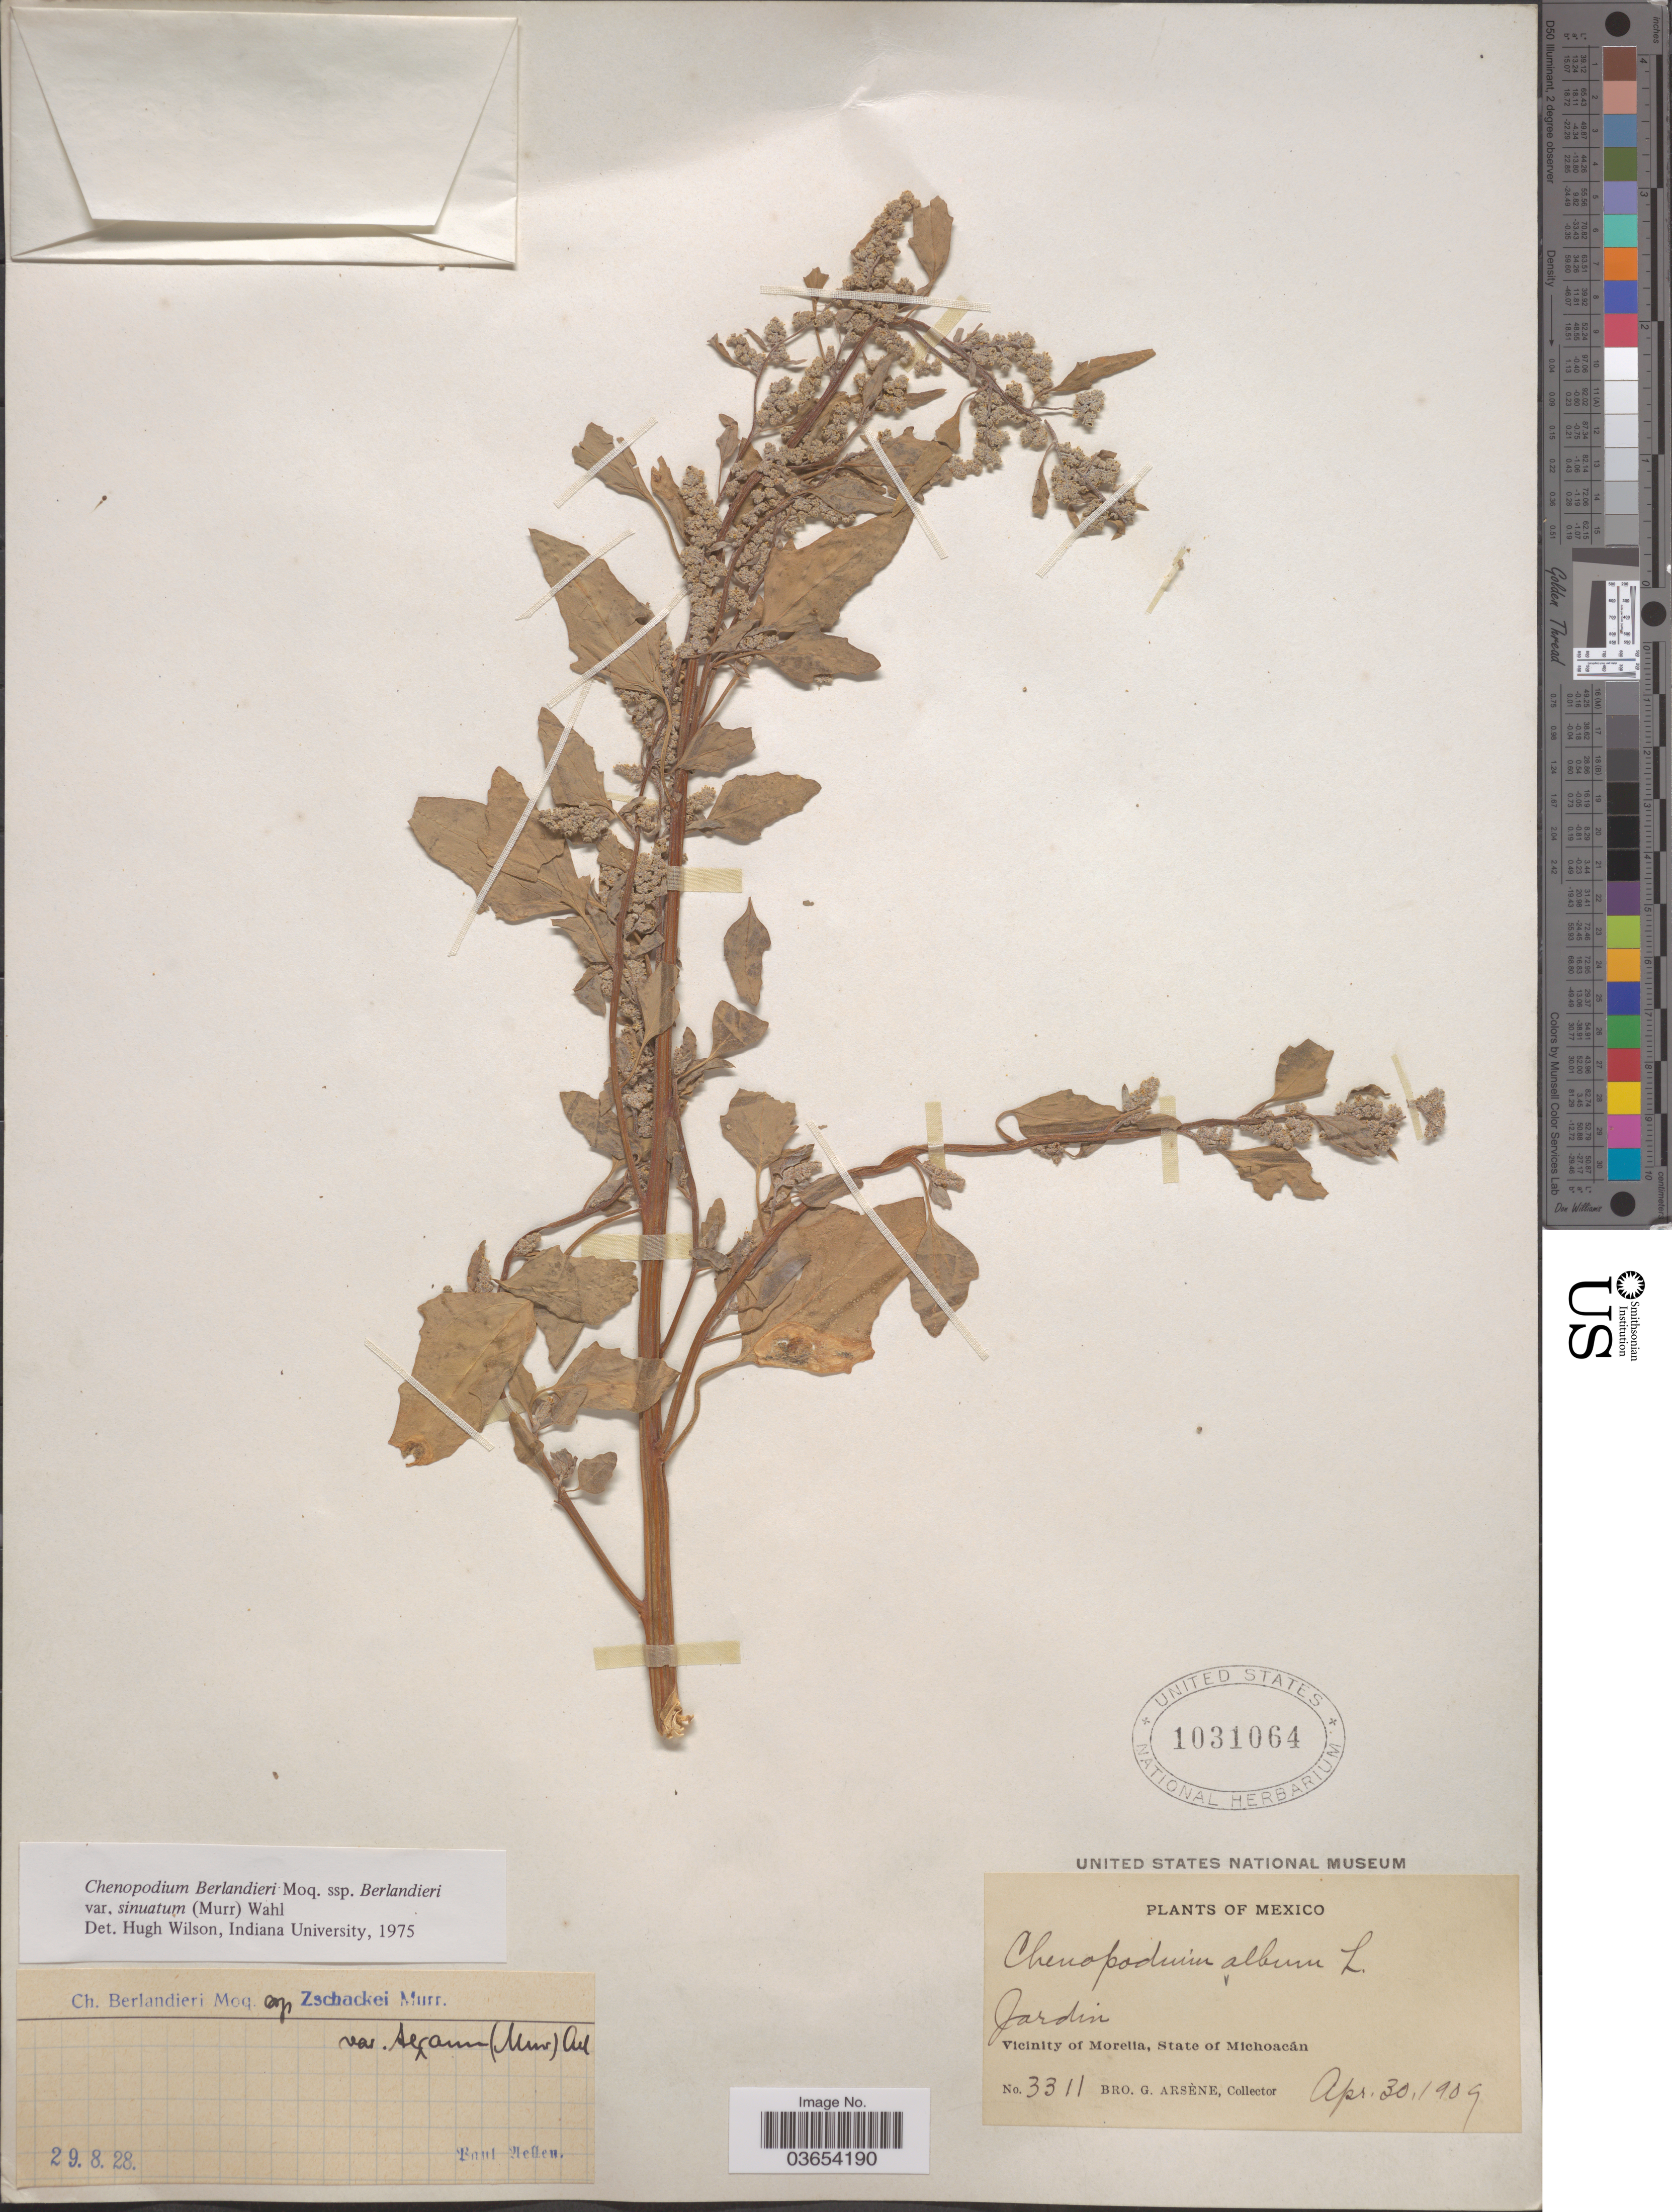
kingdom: Plantae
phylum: Tracheophyta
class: Magnoliopsida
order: Caryophyllales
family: Amaranthaceae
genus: Chenopodium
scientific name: Chenopodium berlandieri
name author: Moq.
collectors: Bro. G. Arsène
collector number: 3311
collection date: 1909-04-30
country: Mexico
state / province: Michoacán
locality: Vicinity of Morelia.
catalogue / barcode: US 1031064